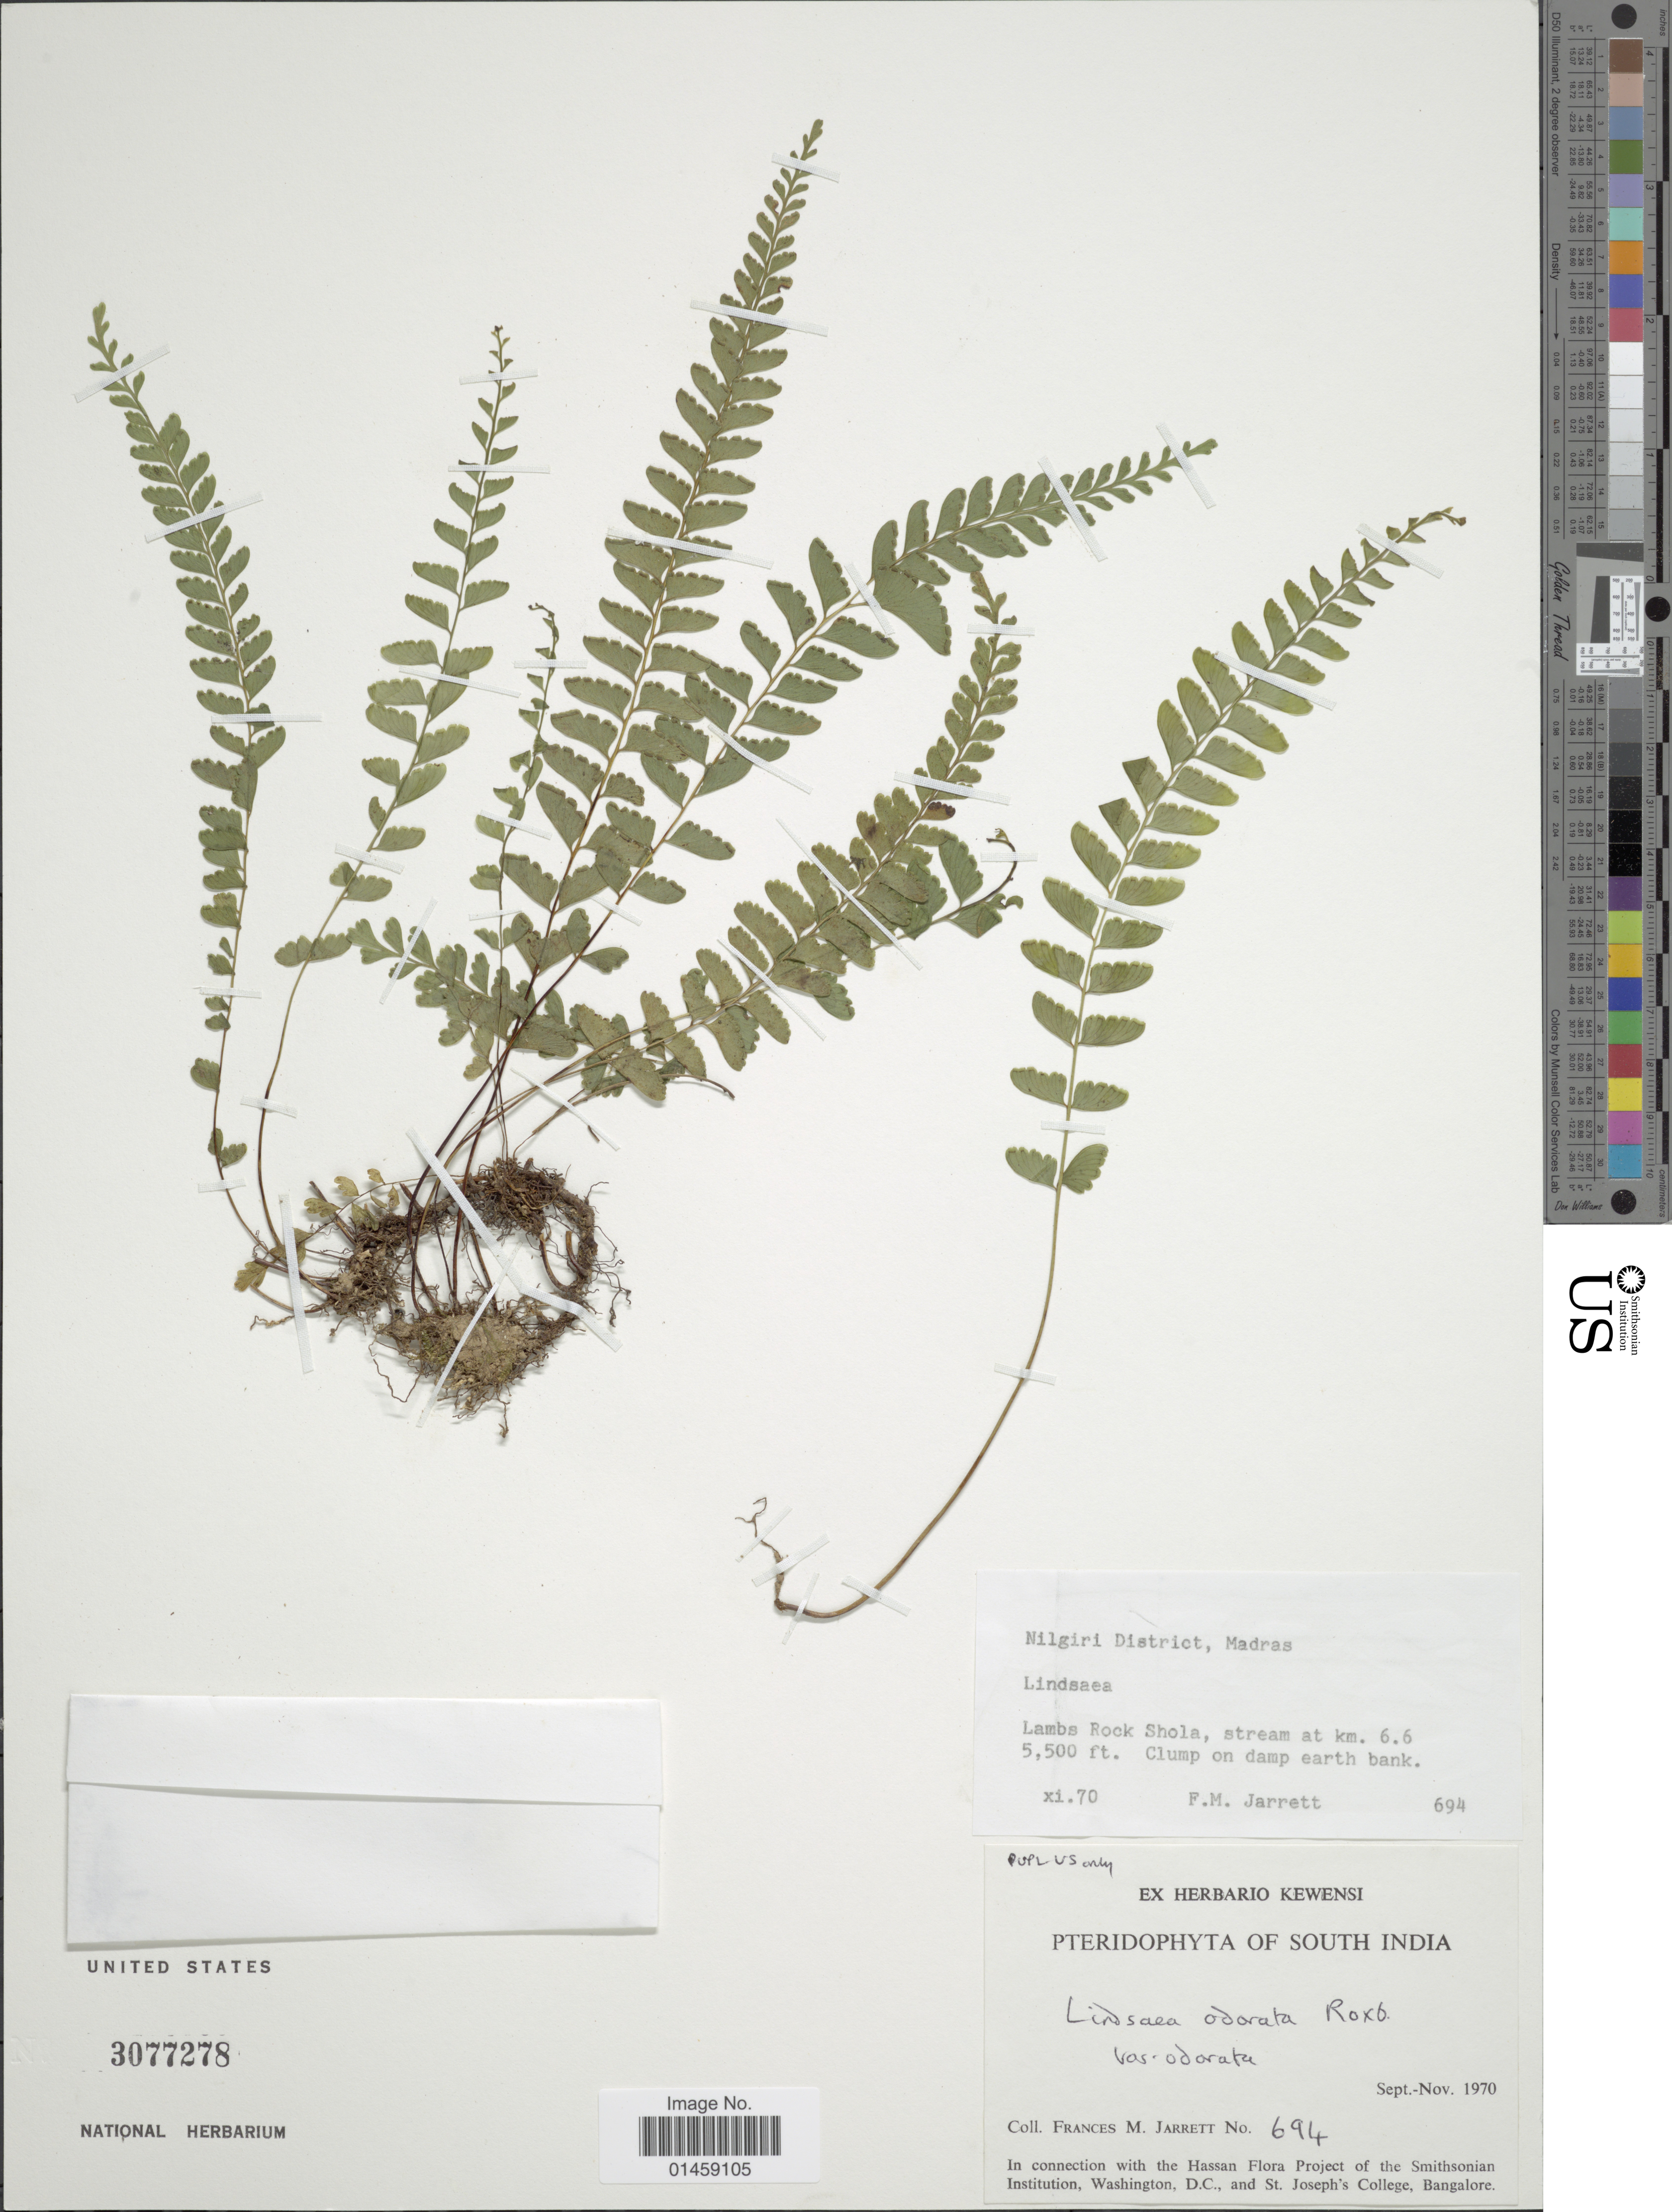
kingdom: Plantae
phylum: Tracheophyta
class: Polypodiopsida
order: Polypodiales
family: Lindsaeaceae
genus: Lindsaea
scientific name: Lindsaea odorata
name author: Roxb.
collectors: F. M. Jarrett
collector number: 694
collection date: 1970-09/1970-11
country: India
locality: Nilgiri District, Madras, Lambs Roch Shola, stream at km. 6.6. South India.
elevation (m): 1676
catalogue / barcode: US 3077278